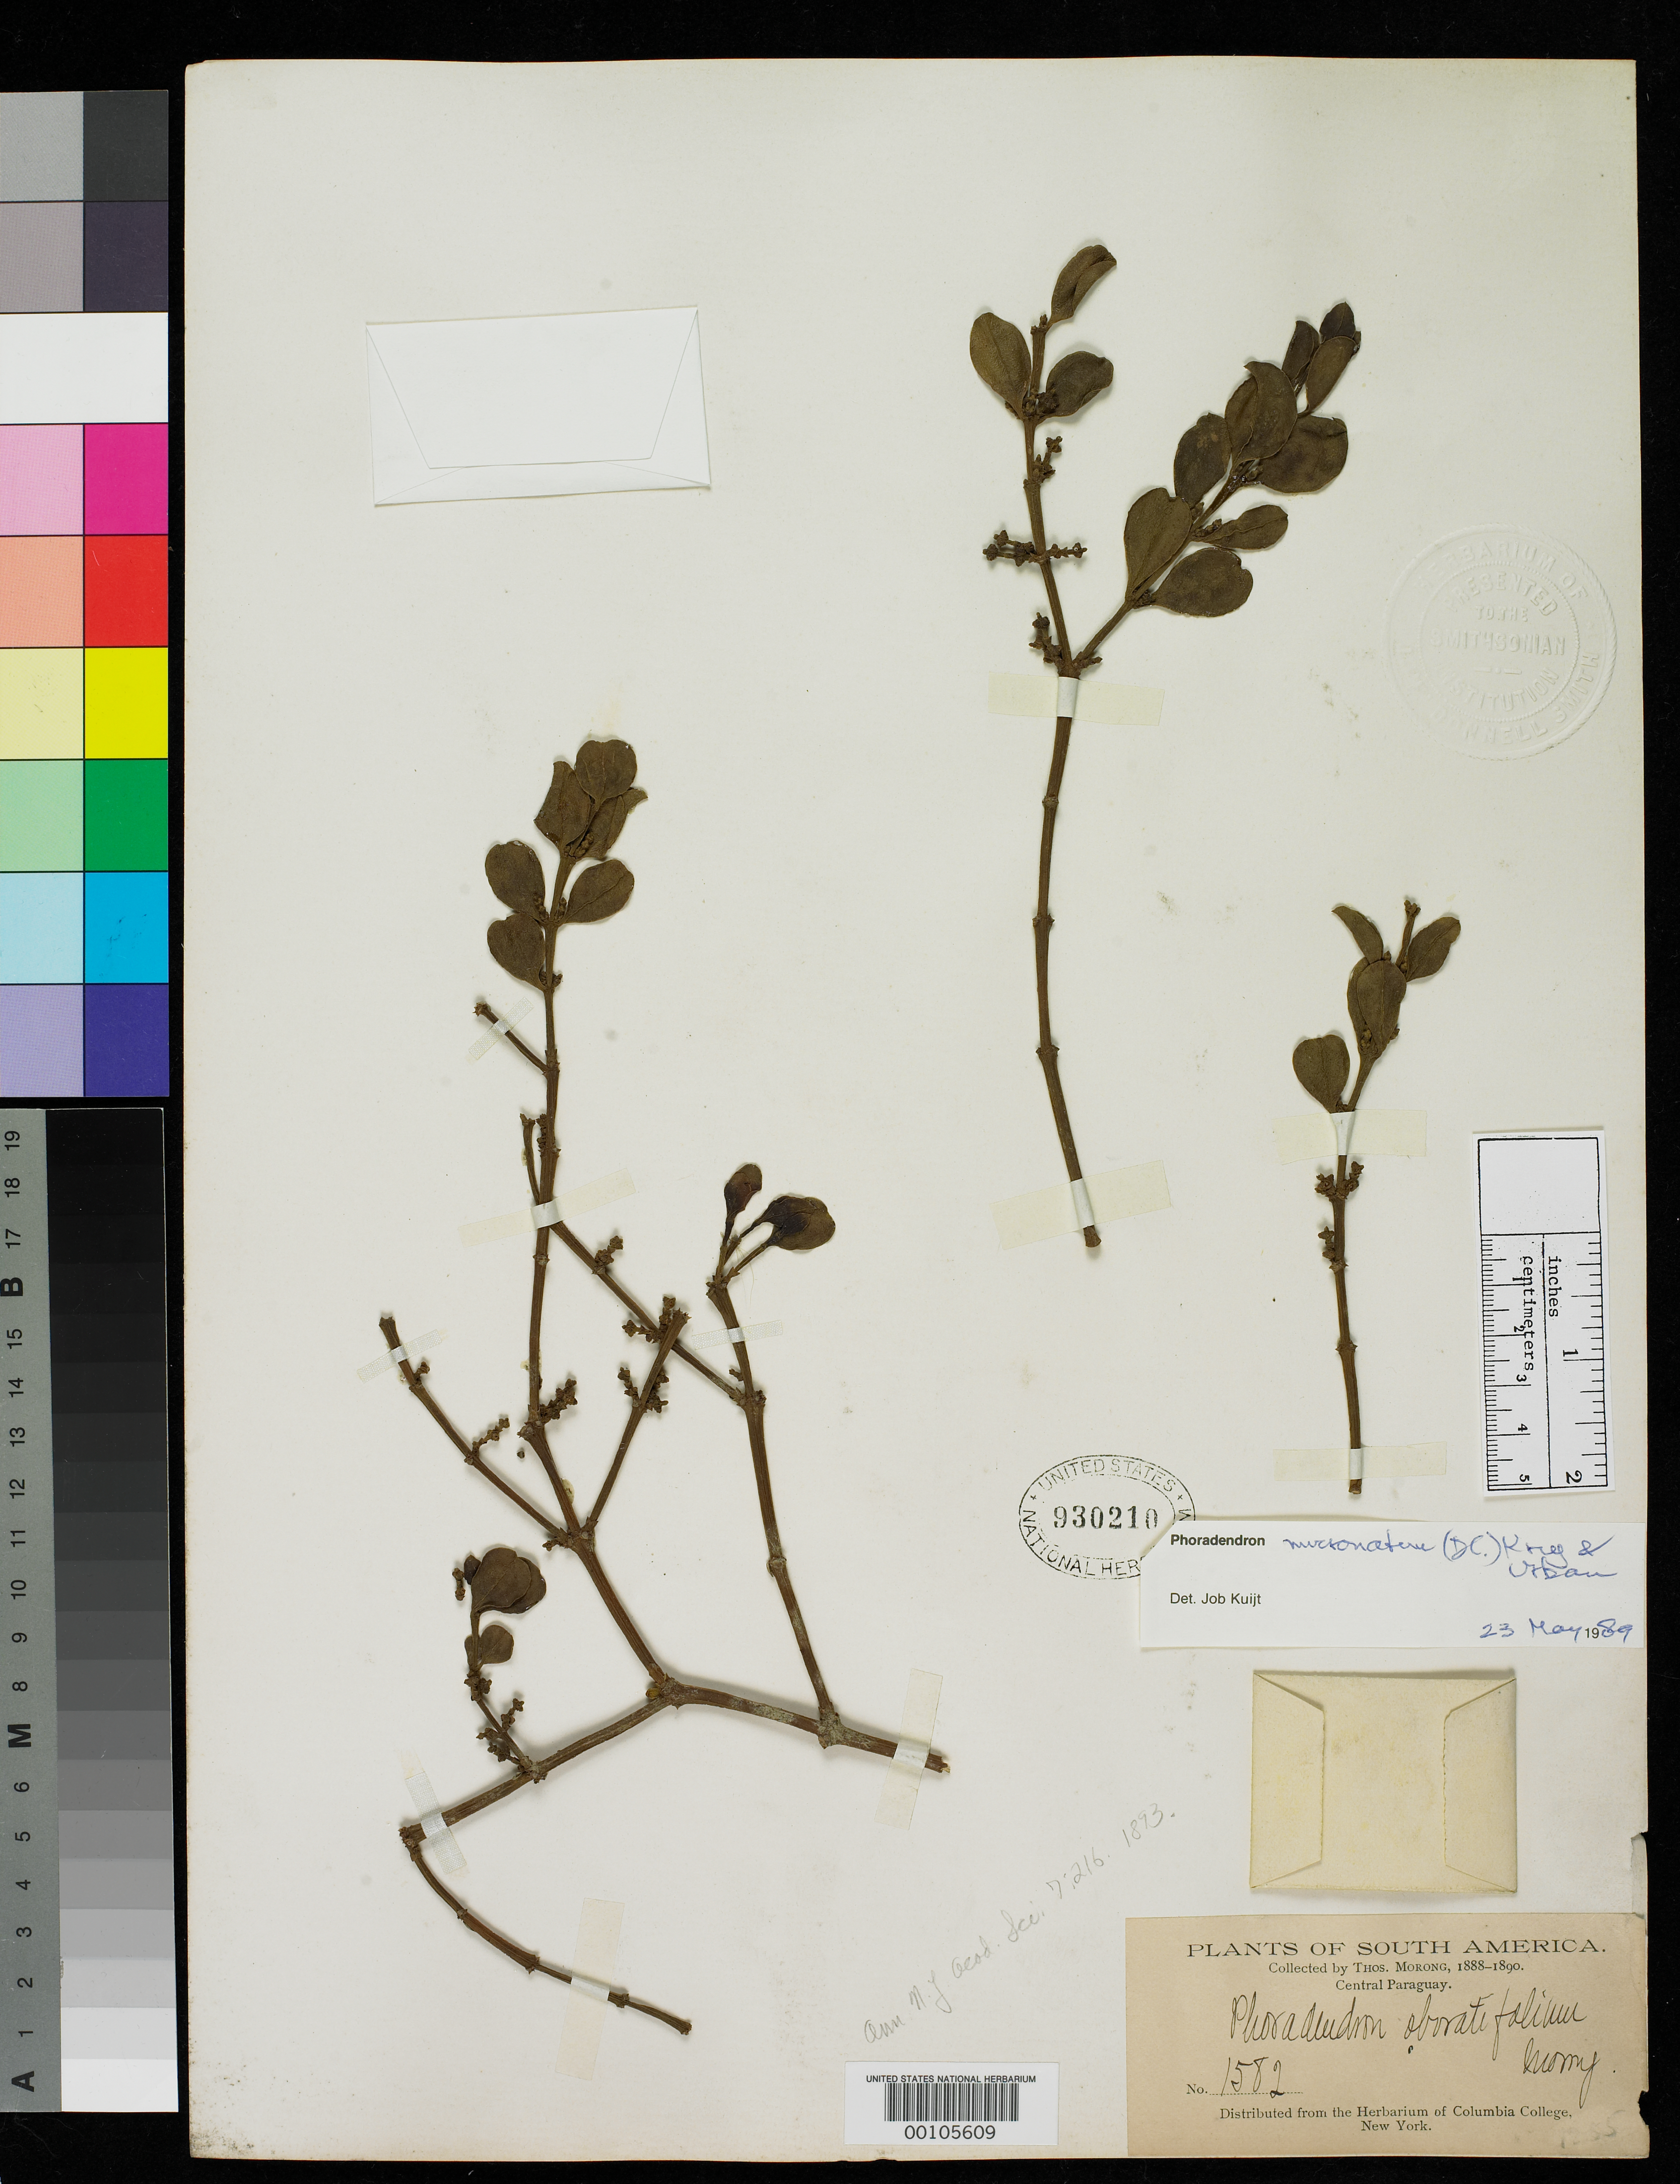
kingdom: Plantae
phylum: Tracheophyta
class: Magnoliopsida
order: Santalales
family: Viscaceae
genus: Phoradendron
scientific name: Phoradendron obovatifolium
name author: Morong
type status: Isotype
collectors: T. Morong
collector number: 1582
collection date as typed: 1888 to -- --- 1890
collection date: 1888/1890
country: Paraguay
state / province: Central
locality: Opposite Asuncion, the Gran Chaco.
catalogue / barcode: US 930210